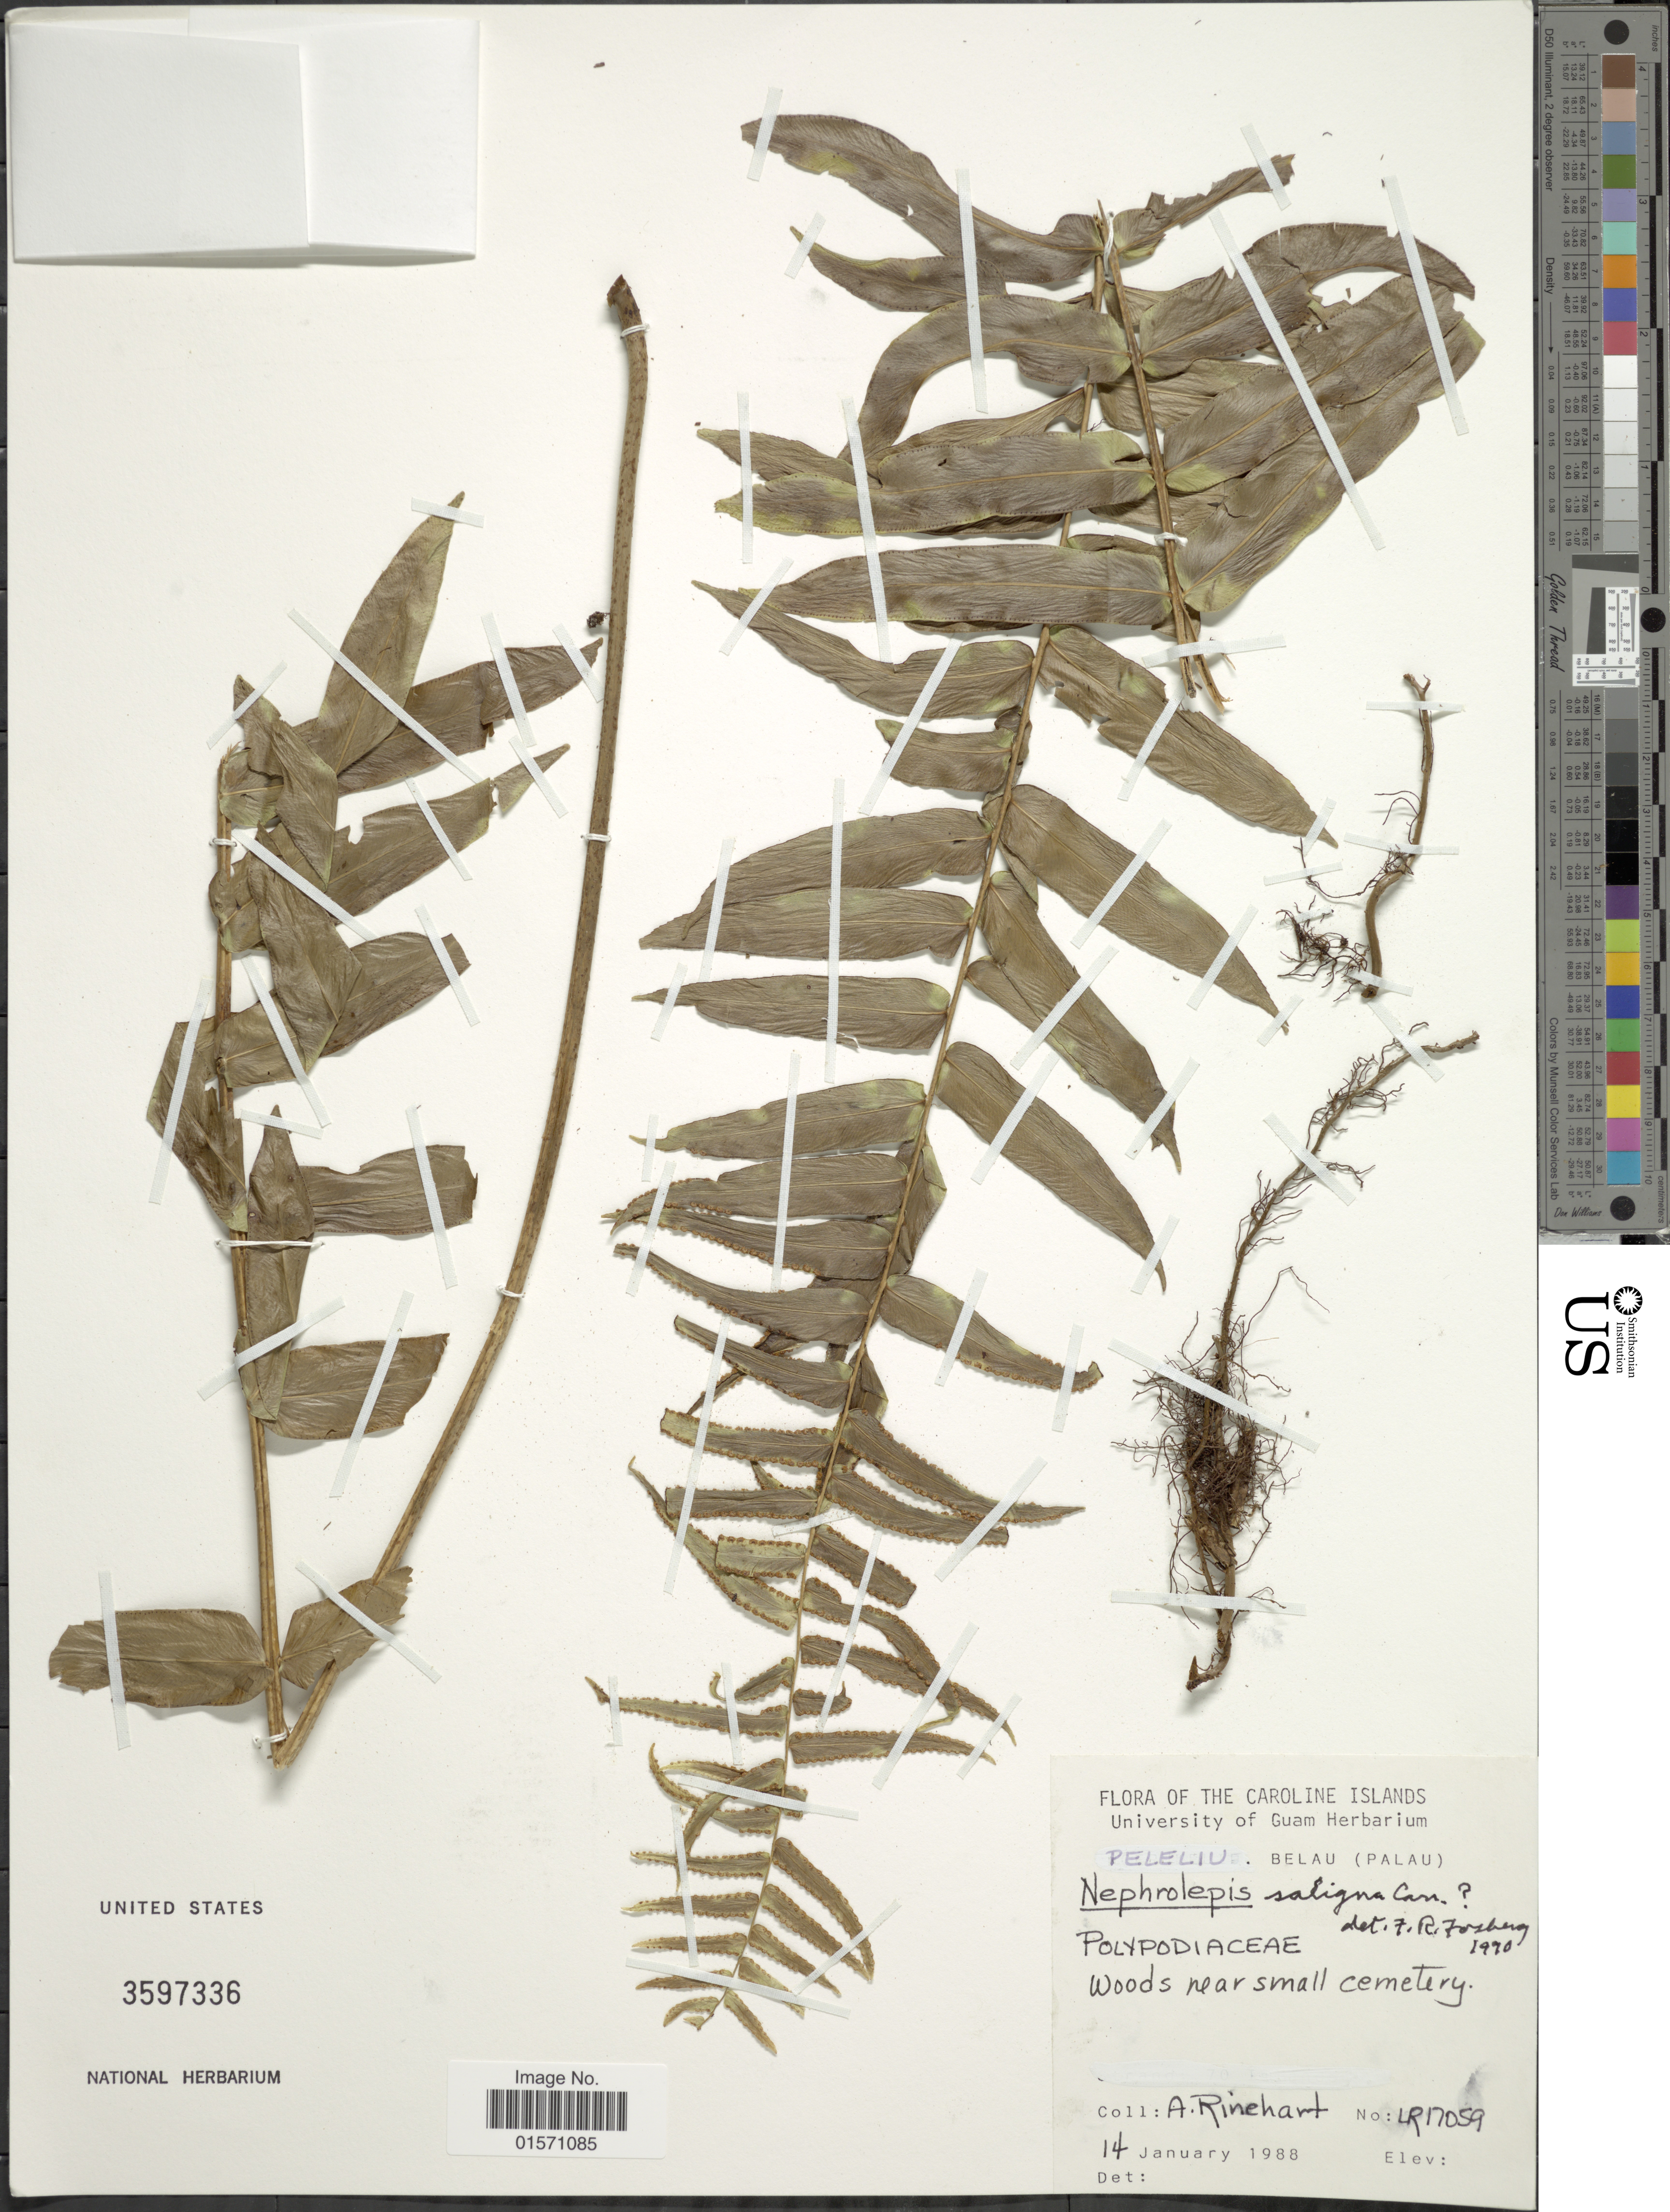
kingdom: Plantae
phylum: Tracheophyta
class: Polypodiopsida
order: Polypodiales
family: Nephrolepidaceae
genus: Nephrolepis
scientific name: Nephrolepis saligna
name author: Cav.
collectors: A. Rinehart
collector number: LR17059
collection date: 1988-01-14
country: Palau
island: Beliliou [Peleliu]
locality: Peleliu. Belau (Palau). Woods near small cemetery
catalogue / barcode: US 3597336